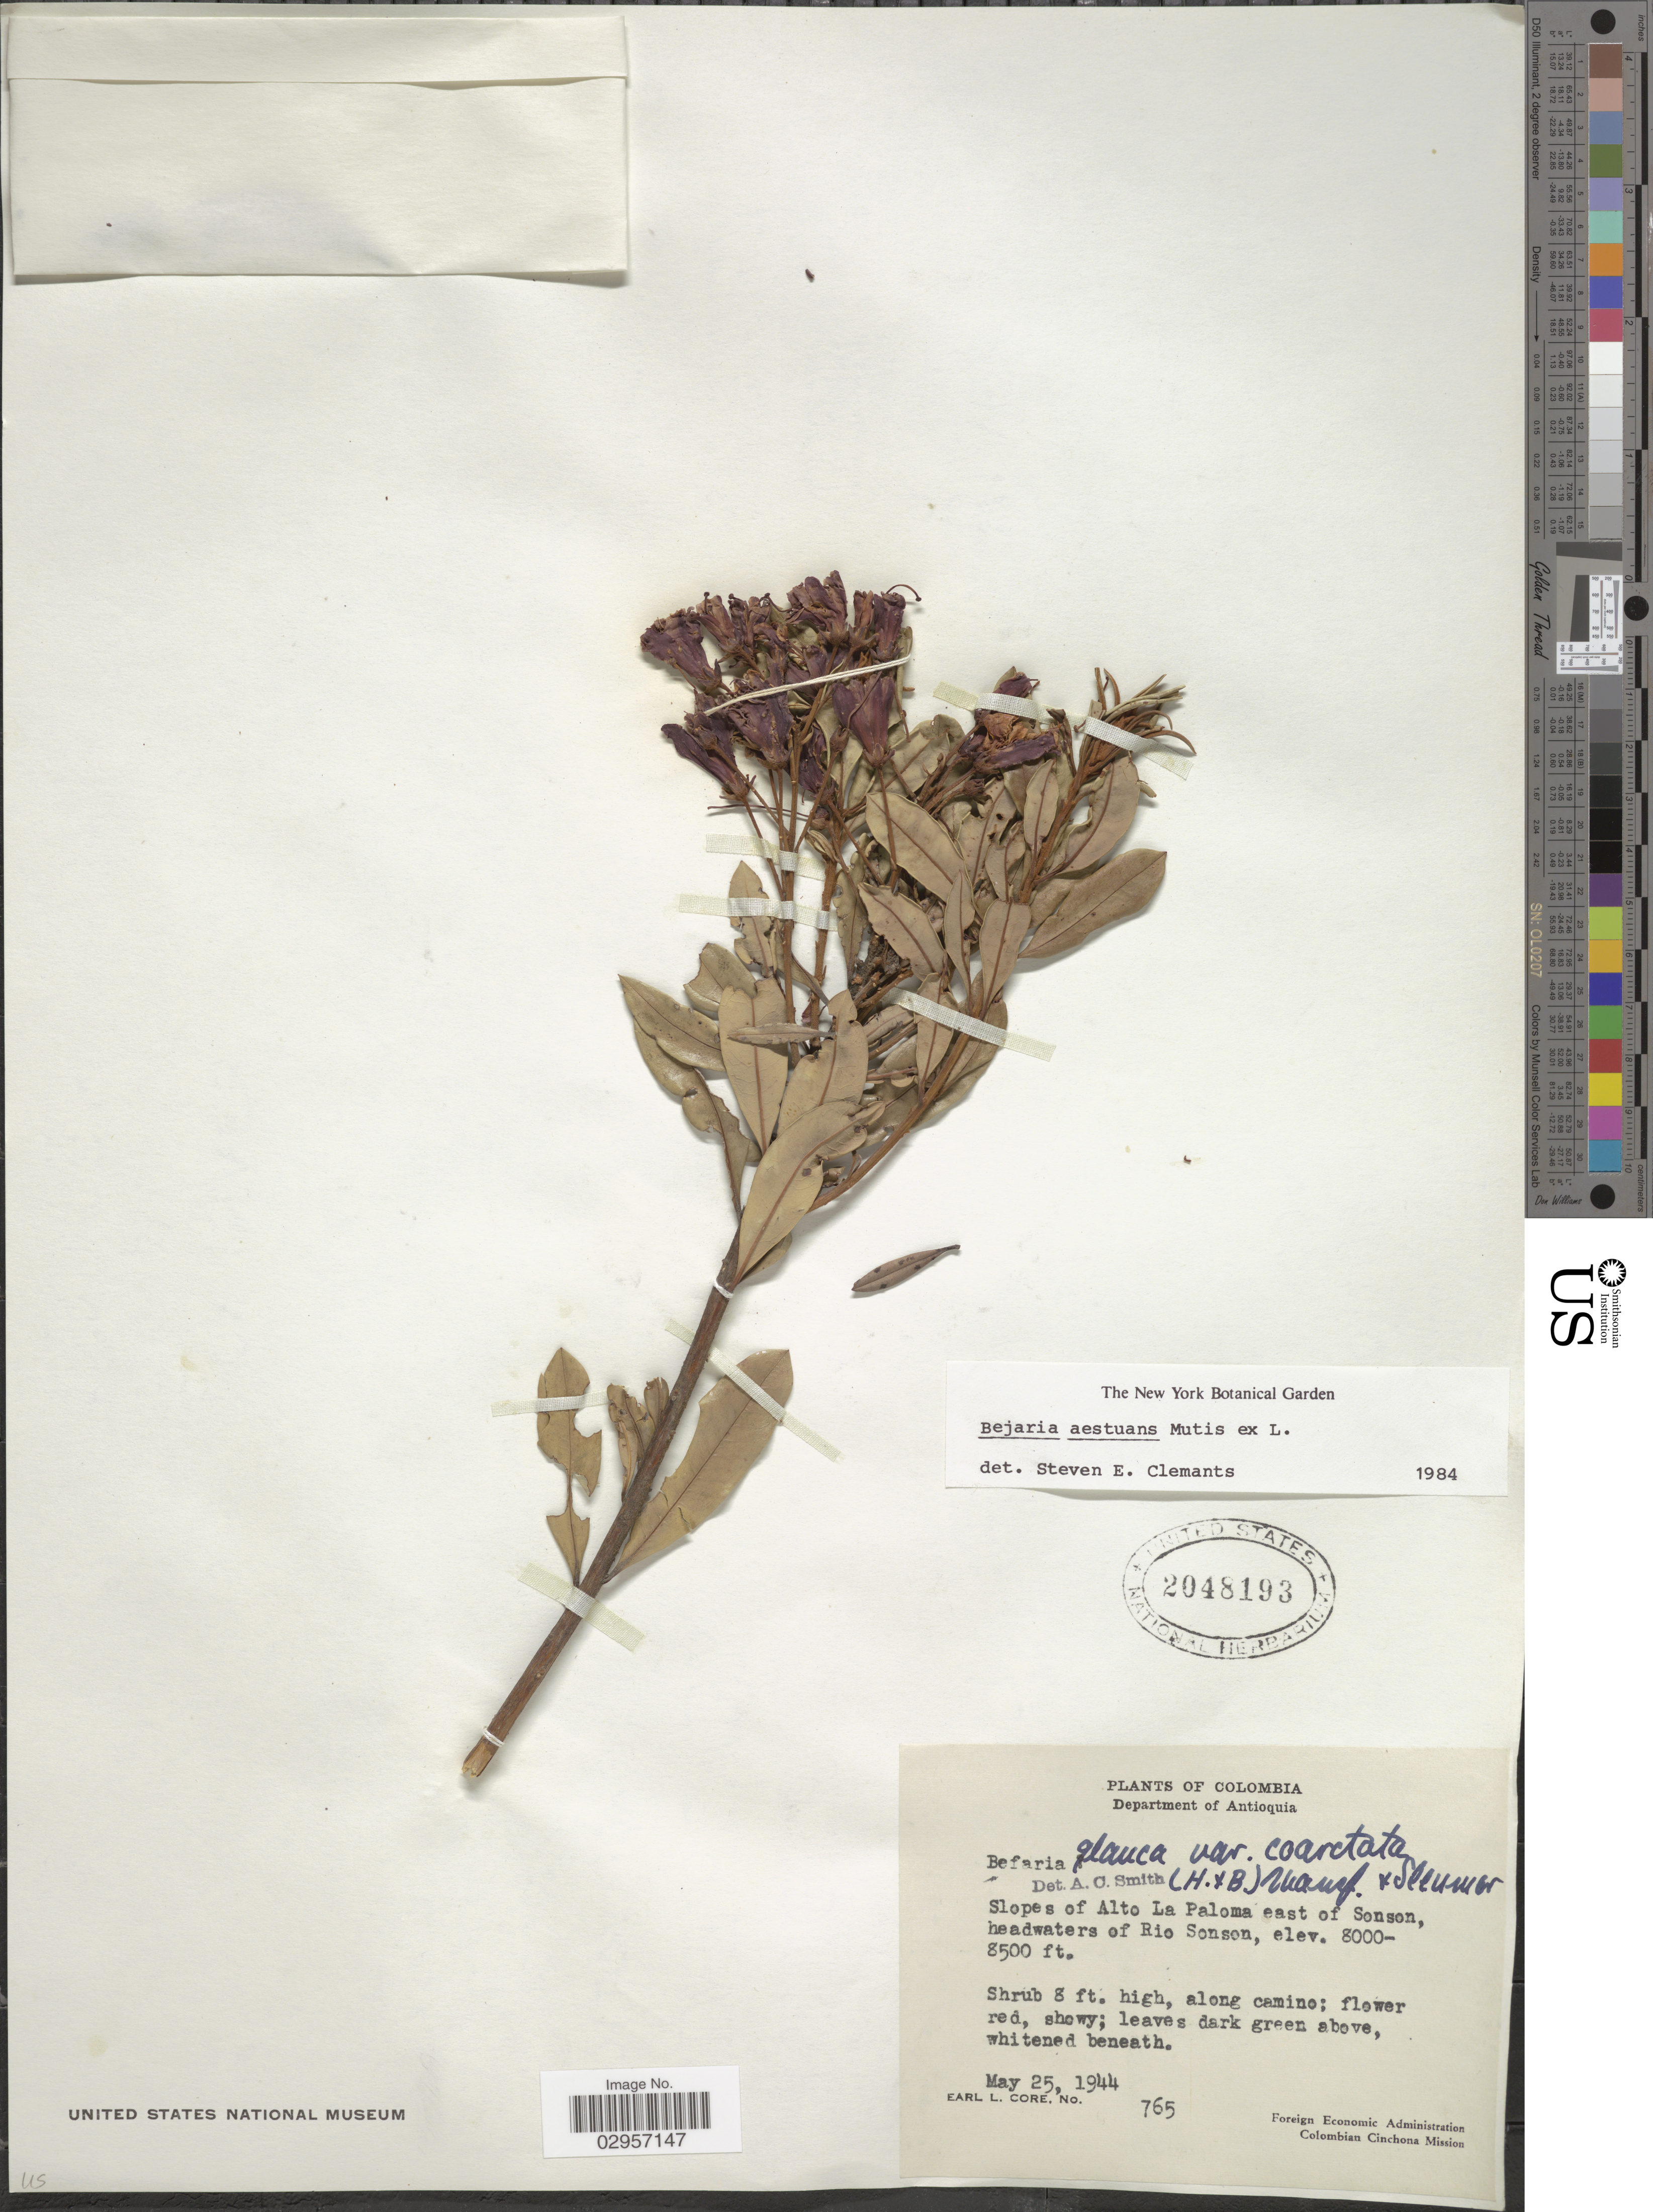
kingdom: Plantae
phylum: Tracheophyta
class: Magnoliopsida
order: Ericales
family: Ericaceae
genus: Befaria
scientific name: Befaria aestuans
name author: Mutis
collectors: E. L. Core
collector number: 765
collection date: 1944-05-25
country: Colombia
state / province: Antioquia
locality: Department of Antioquia. Slopes of Alto La Paloma east of Sonson, headwaters of Rio Sonson.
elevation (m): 2438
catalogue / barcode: US 2048193